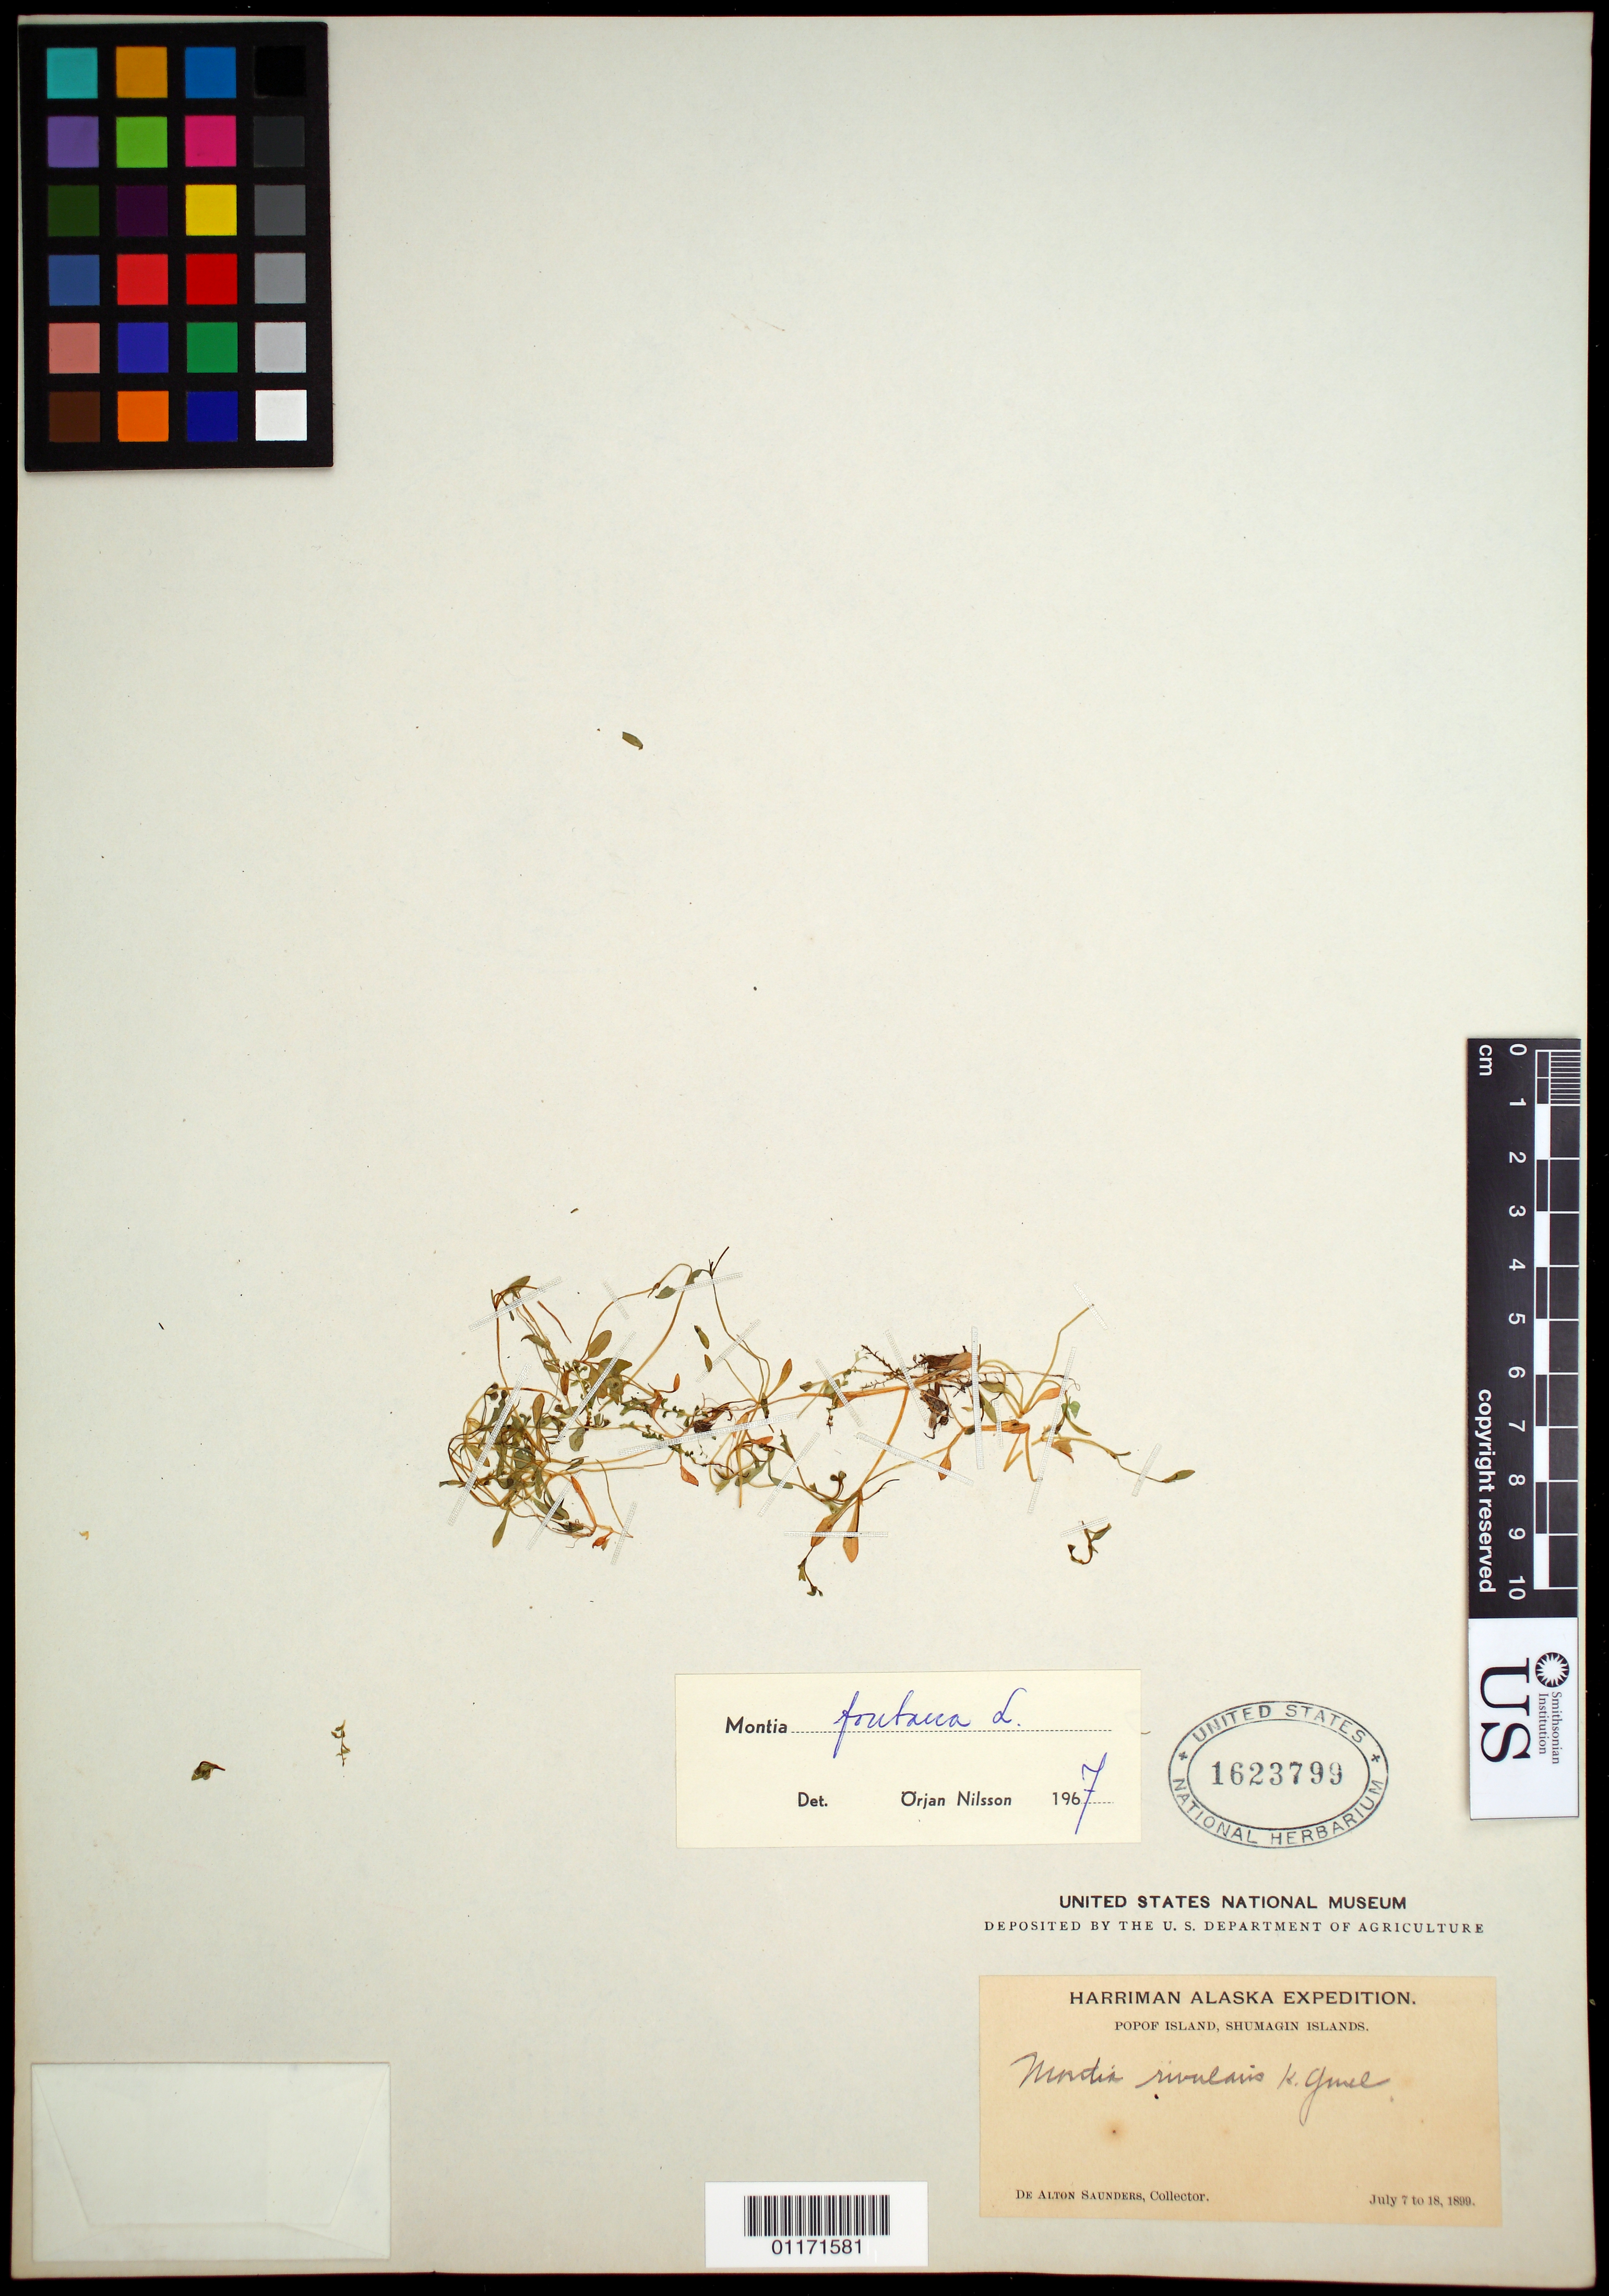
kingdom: Plantae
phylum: Tracheophyta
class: Magnoliopsida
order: Caryophyllales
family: Montiaceae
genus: Montia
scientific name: Montia fontana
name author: L.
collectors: D. A. Saunders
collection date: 1899-07-07/1899-07-18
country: United States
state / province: Alaska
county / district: Aleutians East Borough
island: Popof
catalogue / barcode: US 1623799